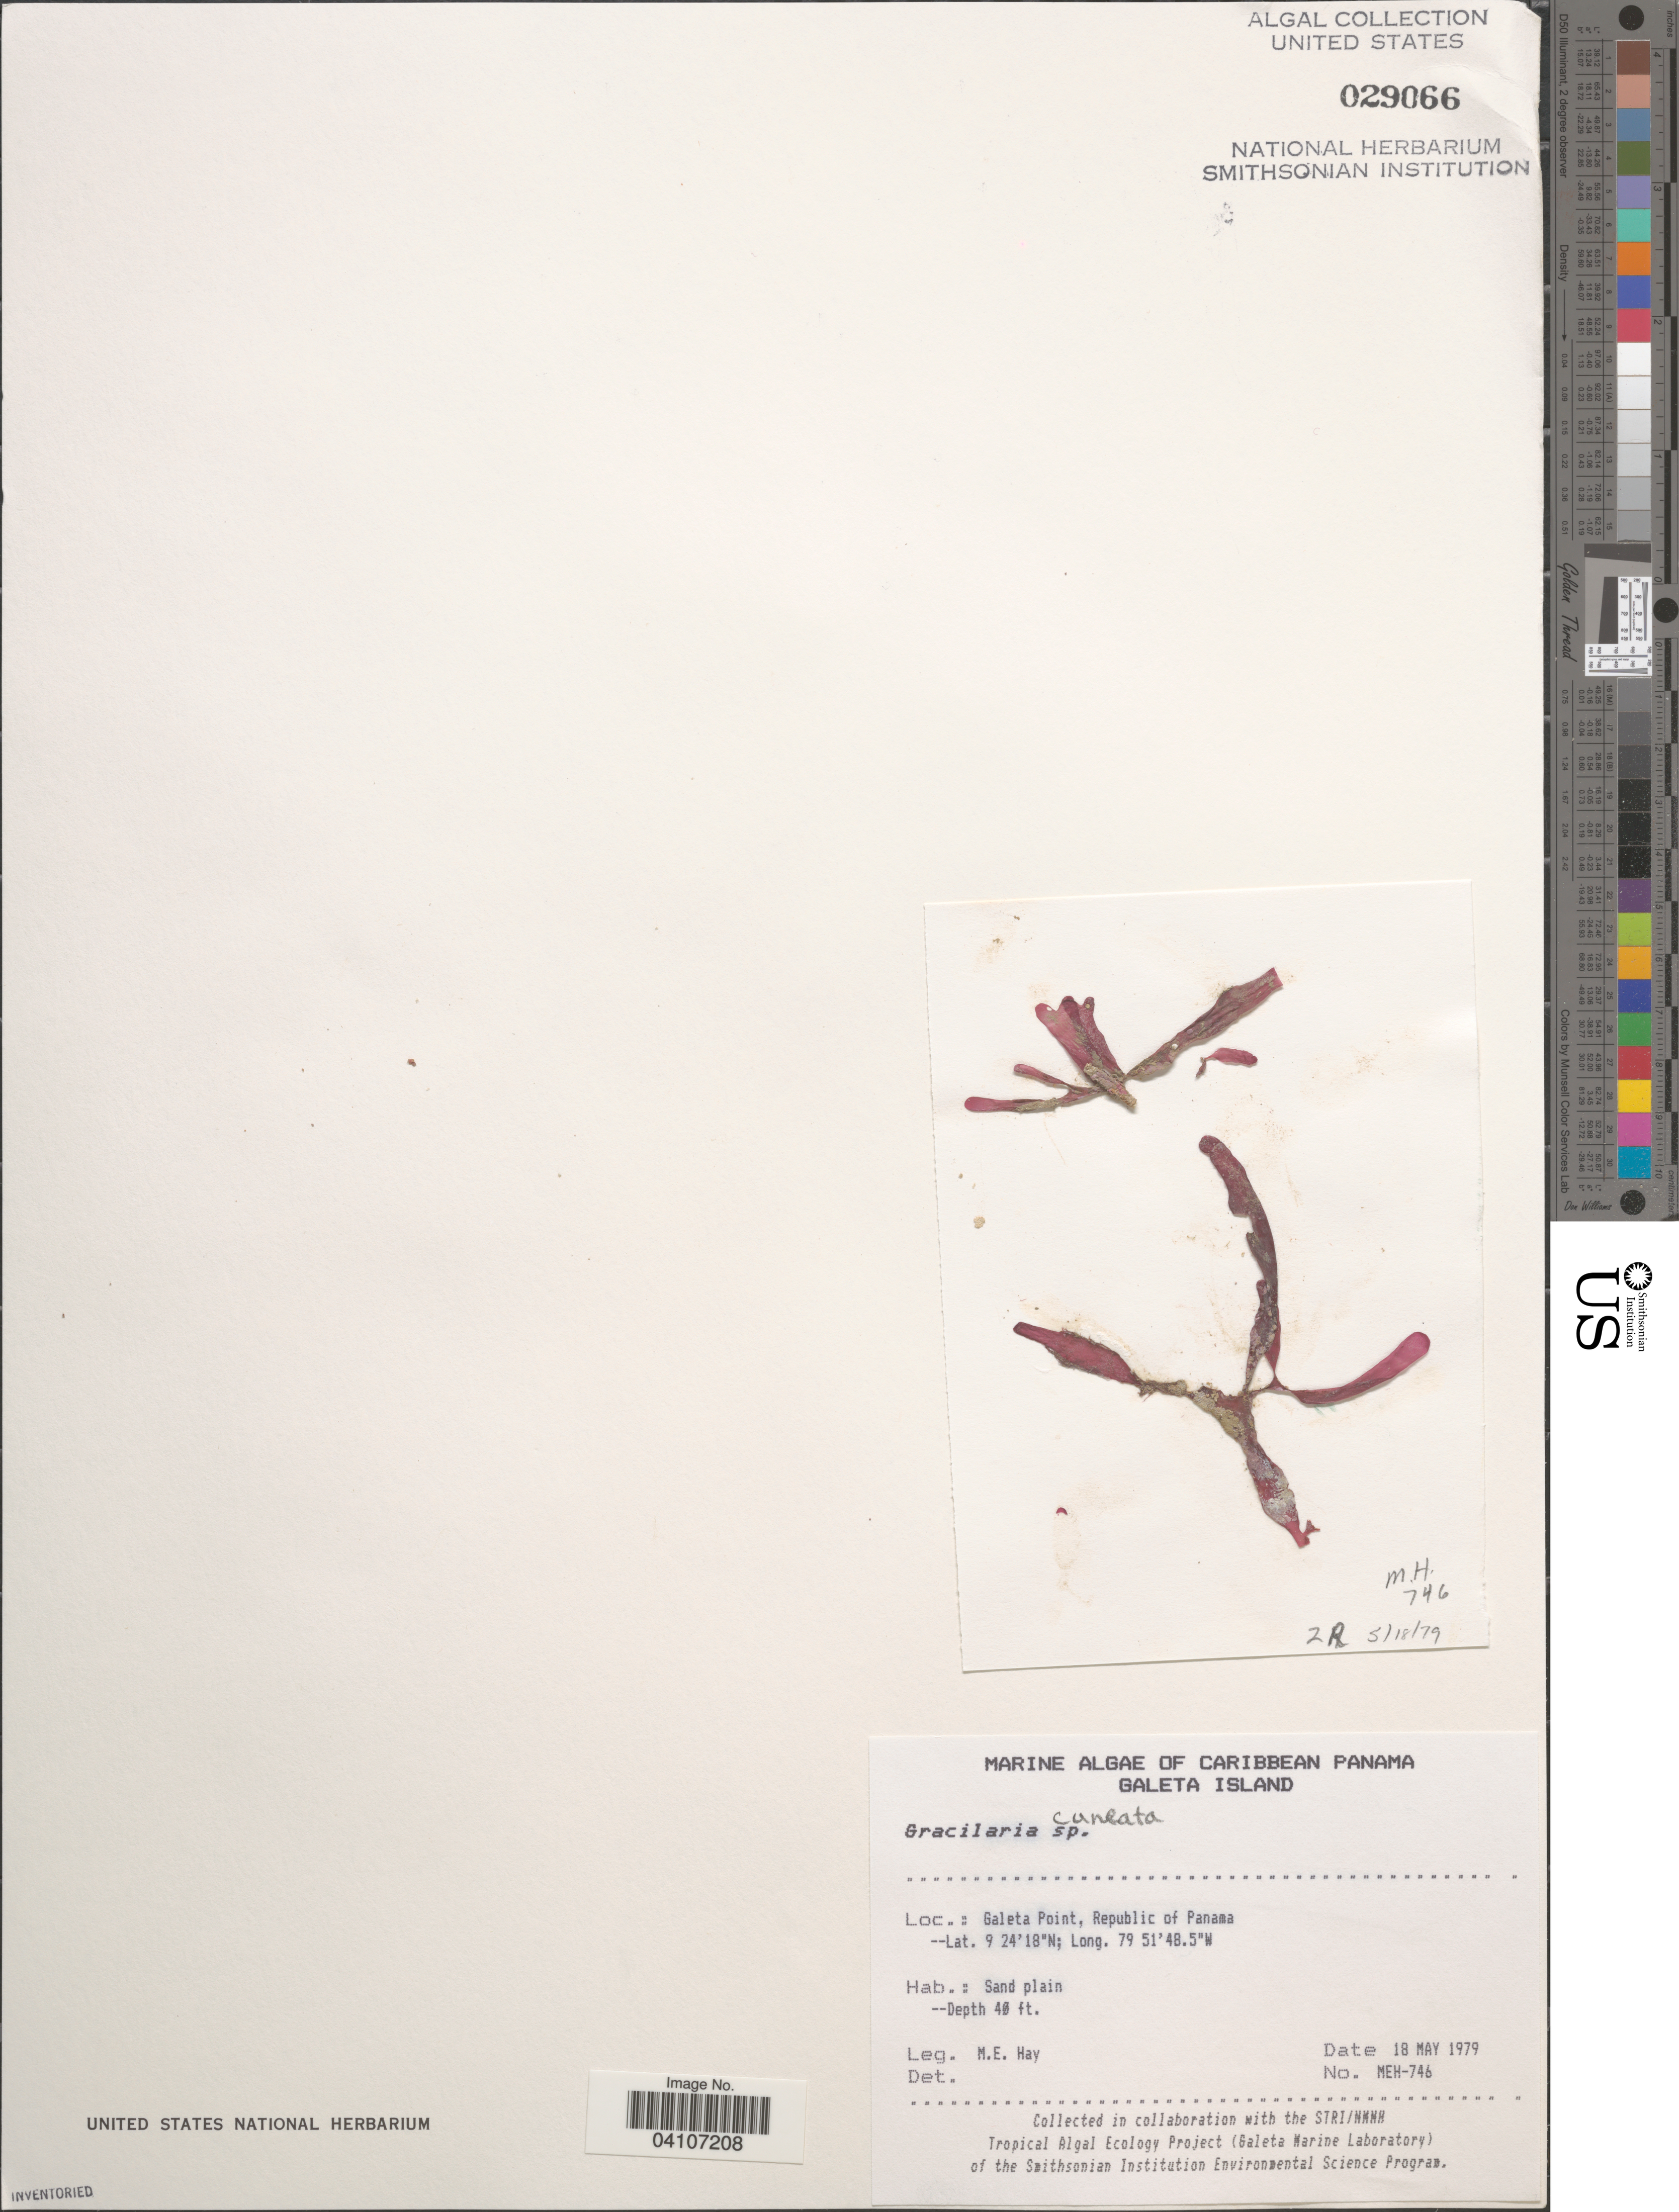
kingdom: Plantae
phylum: Rhodophyta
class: Florideophyceae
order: Gracilariales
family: Gracilariaceae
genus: Gracilaria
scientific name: Gracilaria cuneata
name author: Aresch.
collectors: M. E. Hay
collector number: MEH-746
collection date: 1979-05-18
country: Panama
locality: Caribbean Panama. Galeta Island. Galeta Point, Republic of Panama.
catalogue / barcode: US 29066